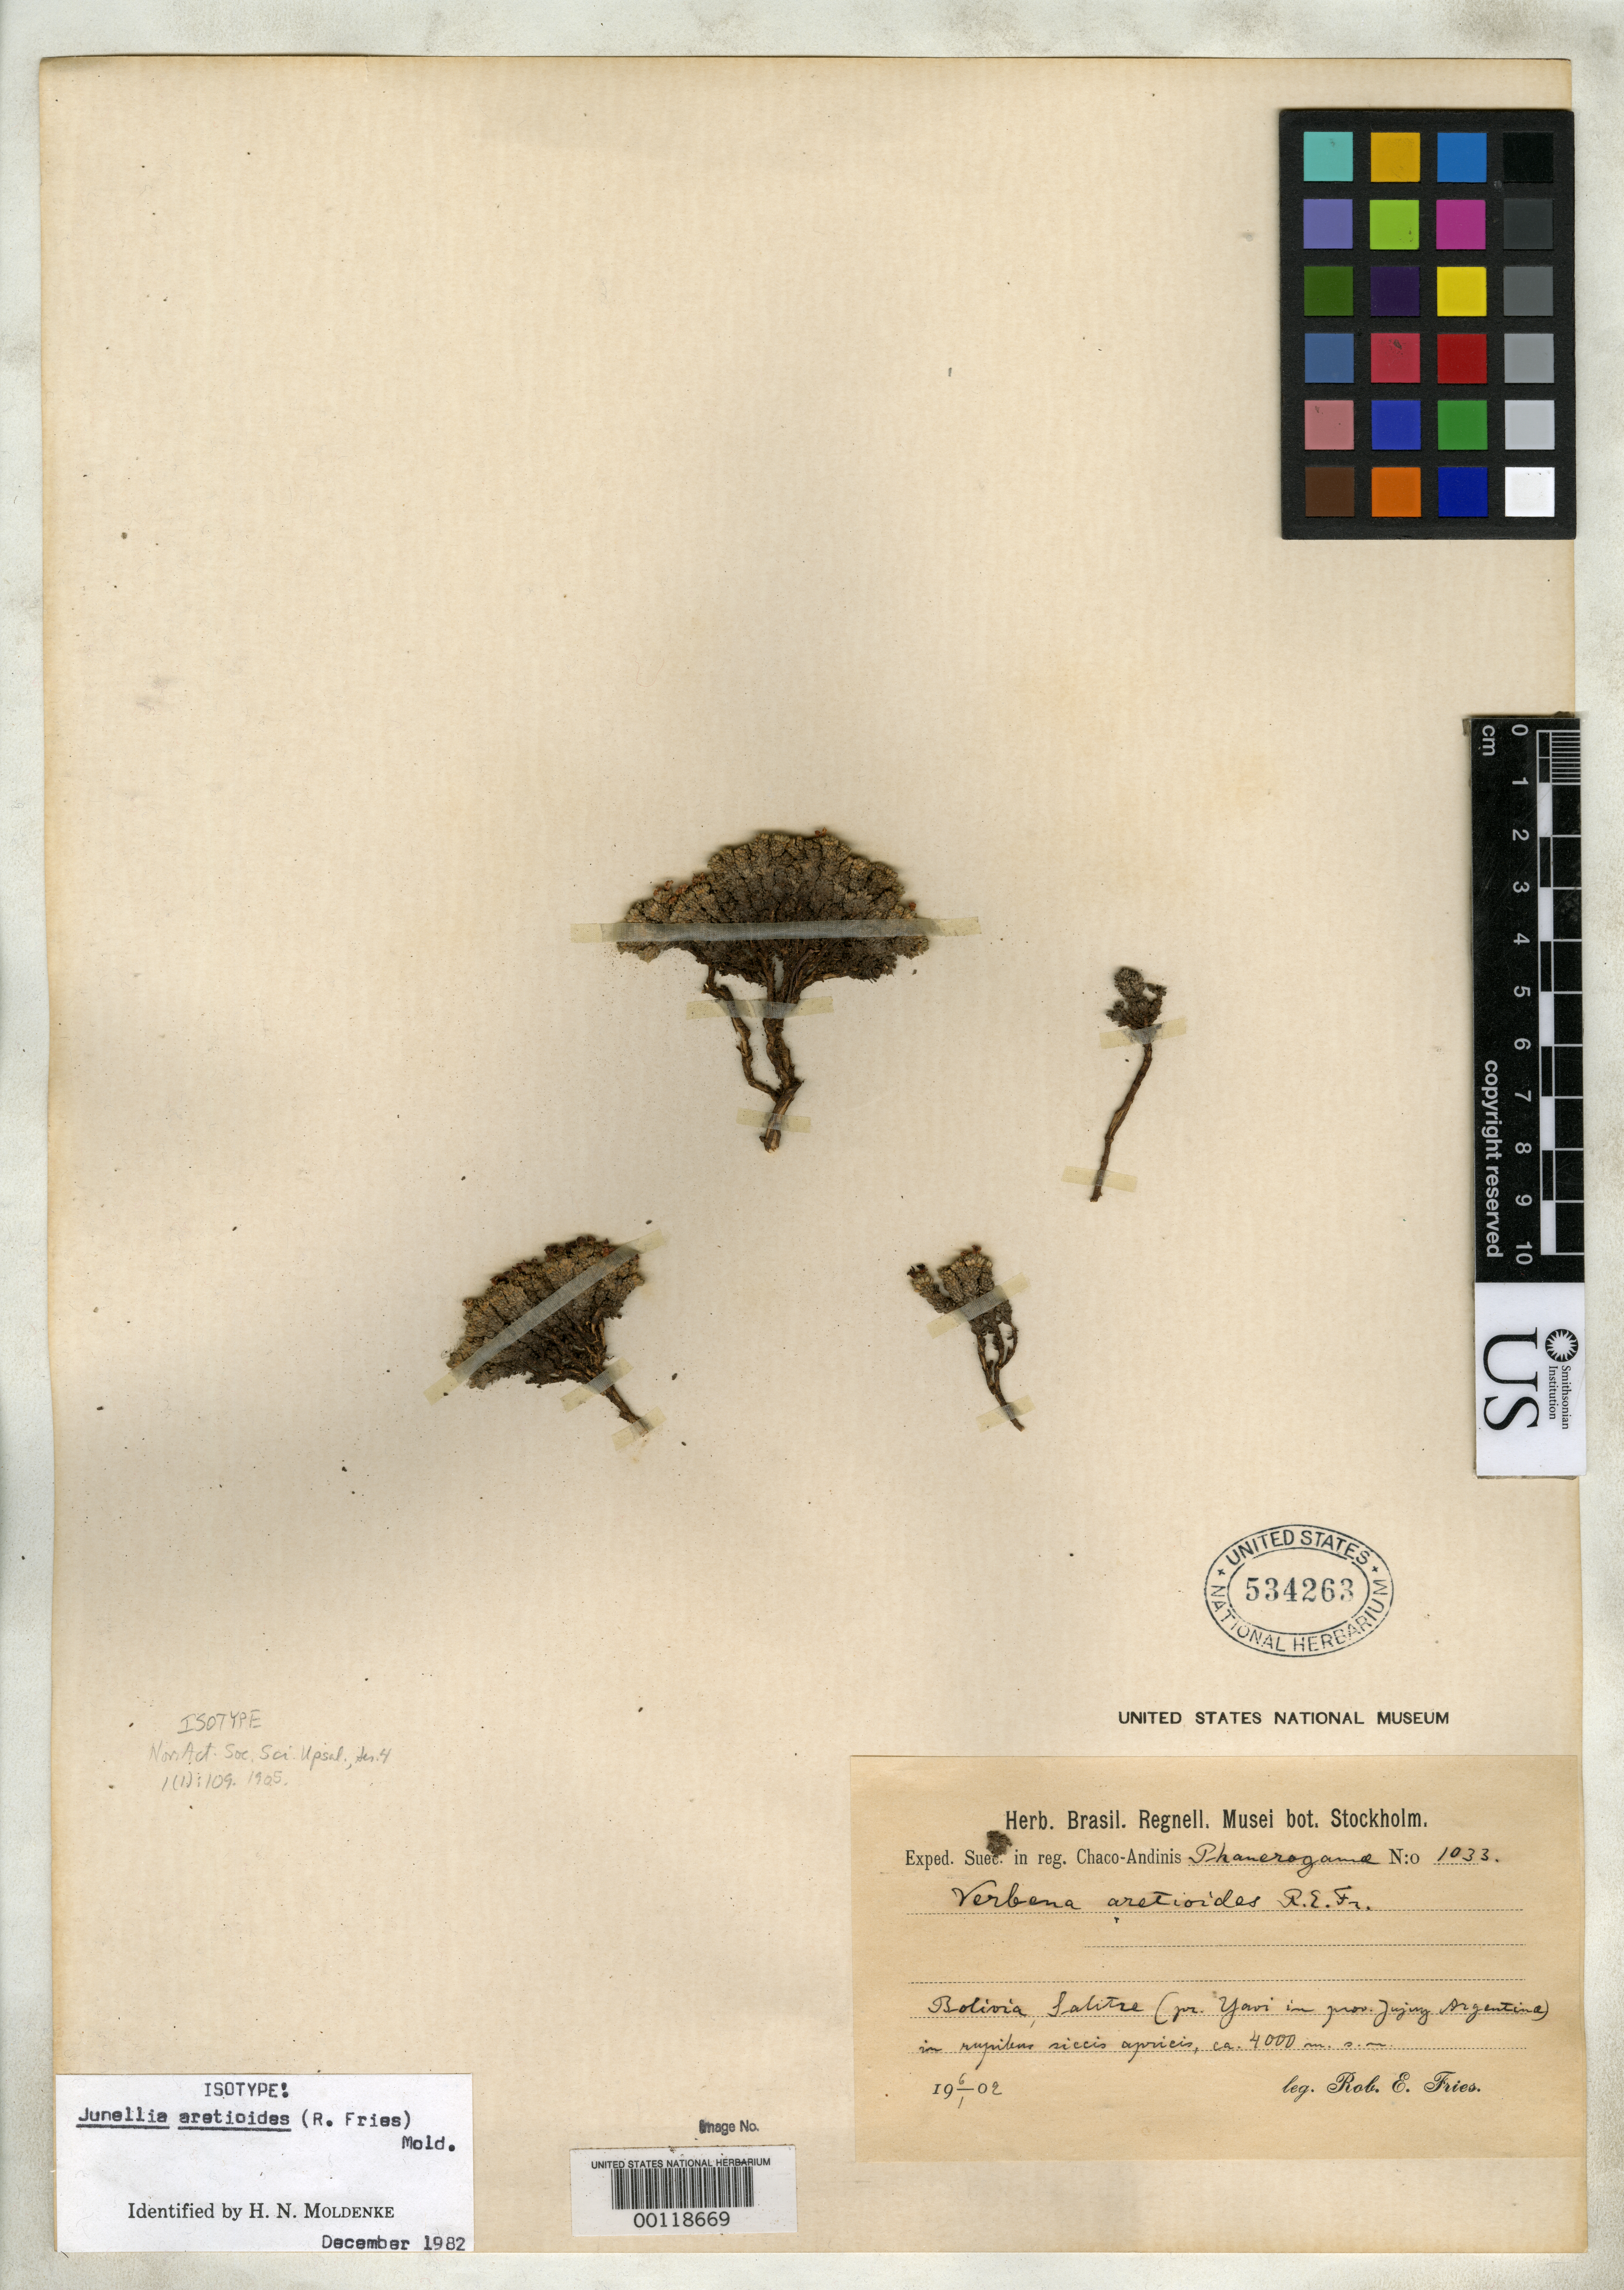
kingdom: Plantae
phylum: Tracheophyta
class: Magnoliopsida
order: Lamiales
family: Verbenaceae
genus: Verbena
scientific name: Verbena aretioides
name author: R.E. Fr.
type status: Isotype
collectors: R. E. Fries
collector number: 1033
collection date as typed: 06 Jan 1902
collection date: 1902-01-06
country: Bolivia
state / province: Potosí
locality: Salitre.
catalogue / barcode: US 534263